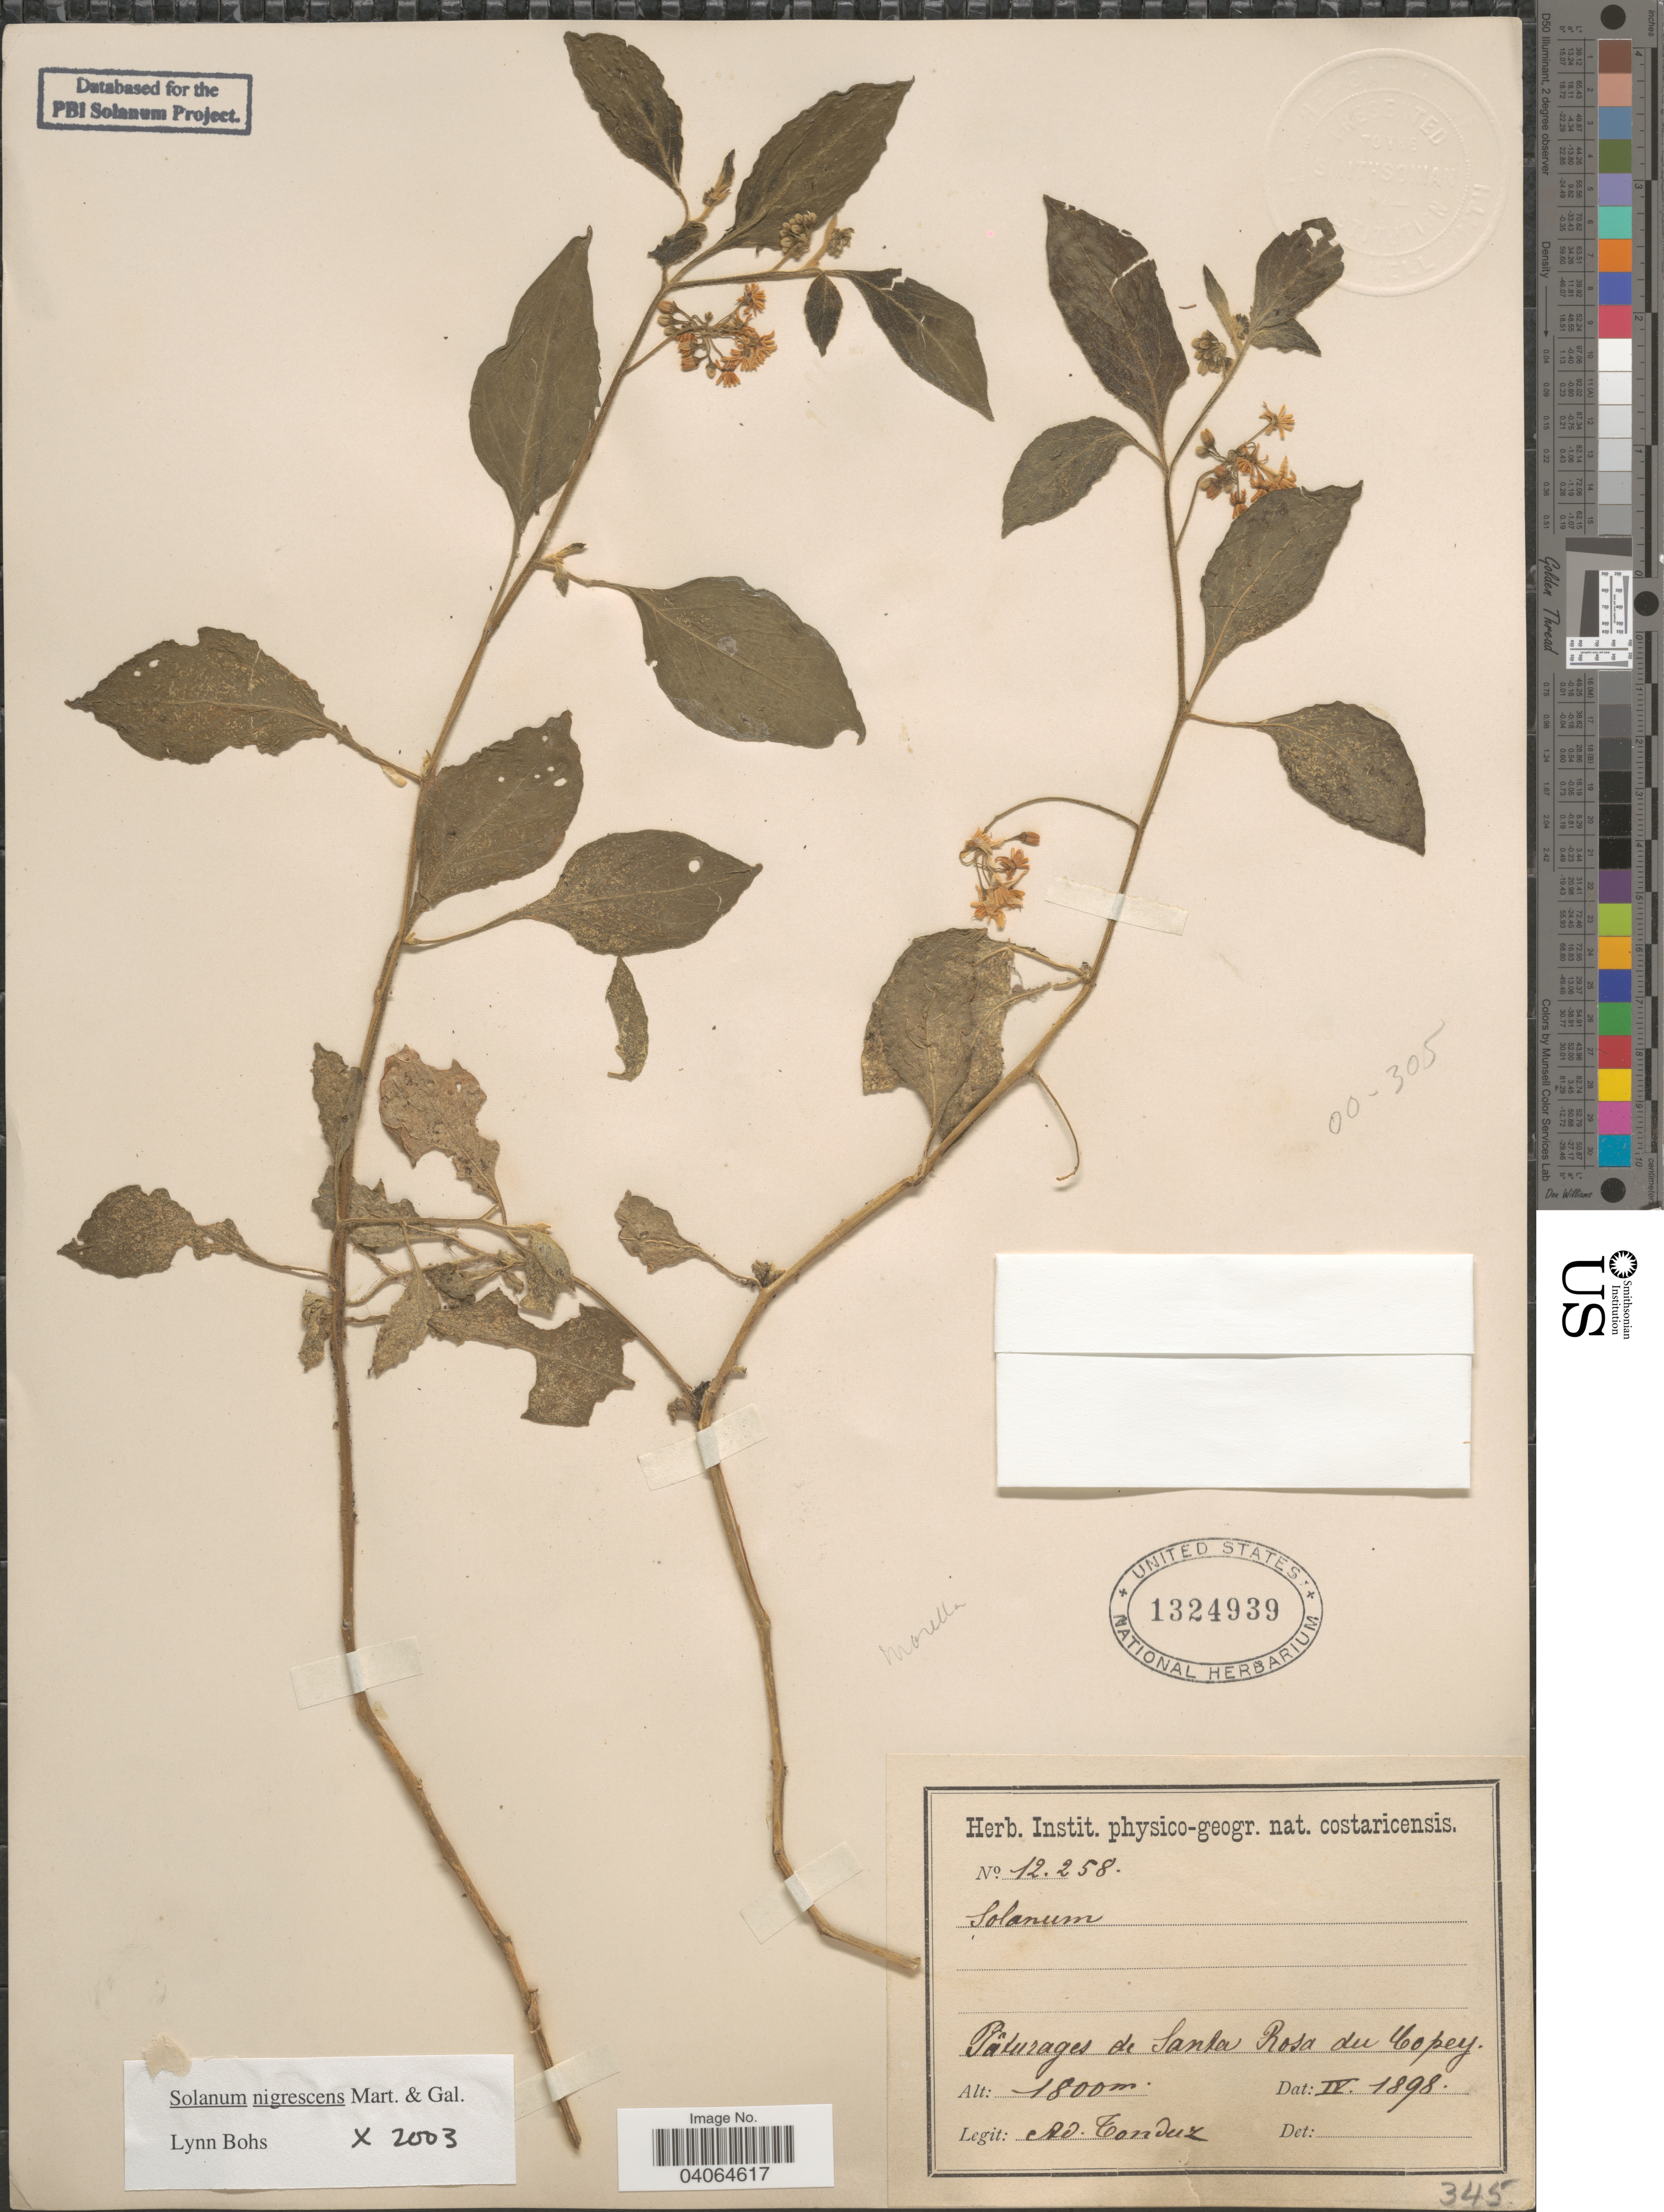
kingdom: Plantae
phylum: Tracheophyta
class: Magnoliopsida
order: Solanales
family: Solanaceae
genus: Solanum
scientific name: Solanum nigrescens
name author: M. Martens & Galeotti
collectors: A. Tonduz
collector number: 12258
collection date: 1898-04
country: Costa Rica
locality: Pâturages de Santa Rosa du Copey.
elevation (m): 1800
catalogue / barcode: US 1324939